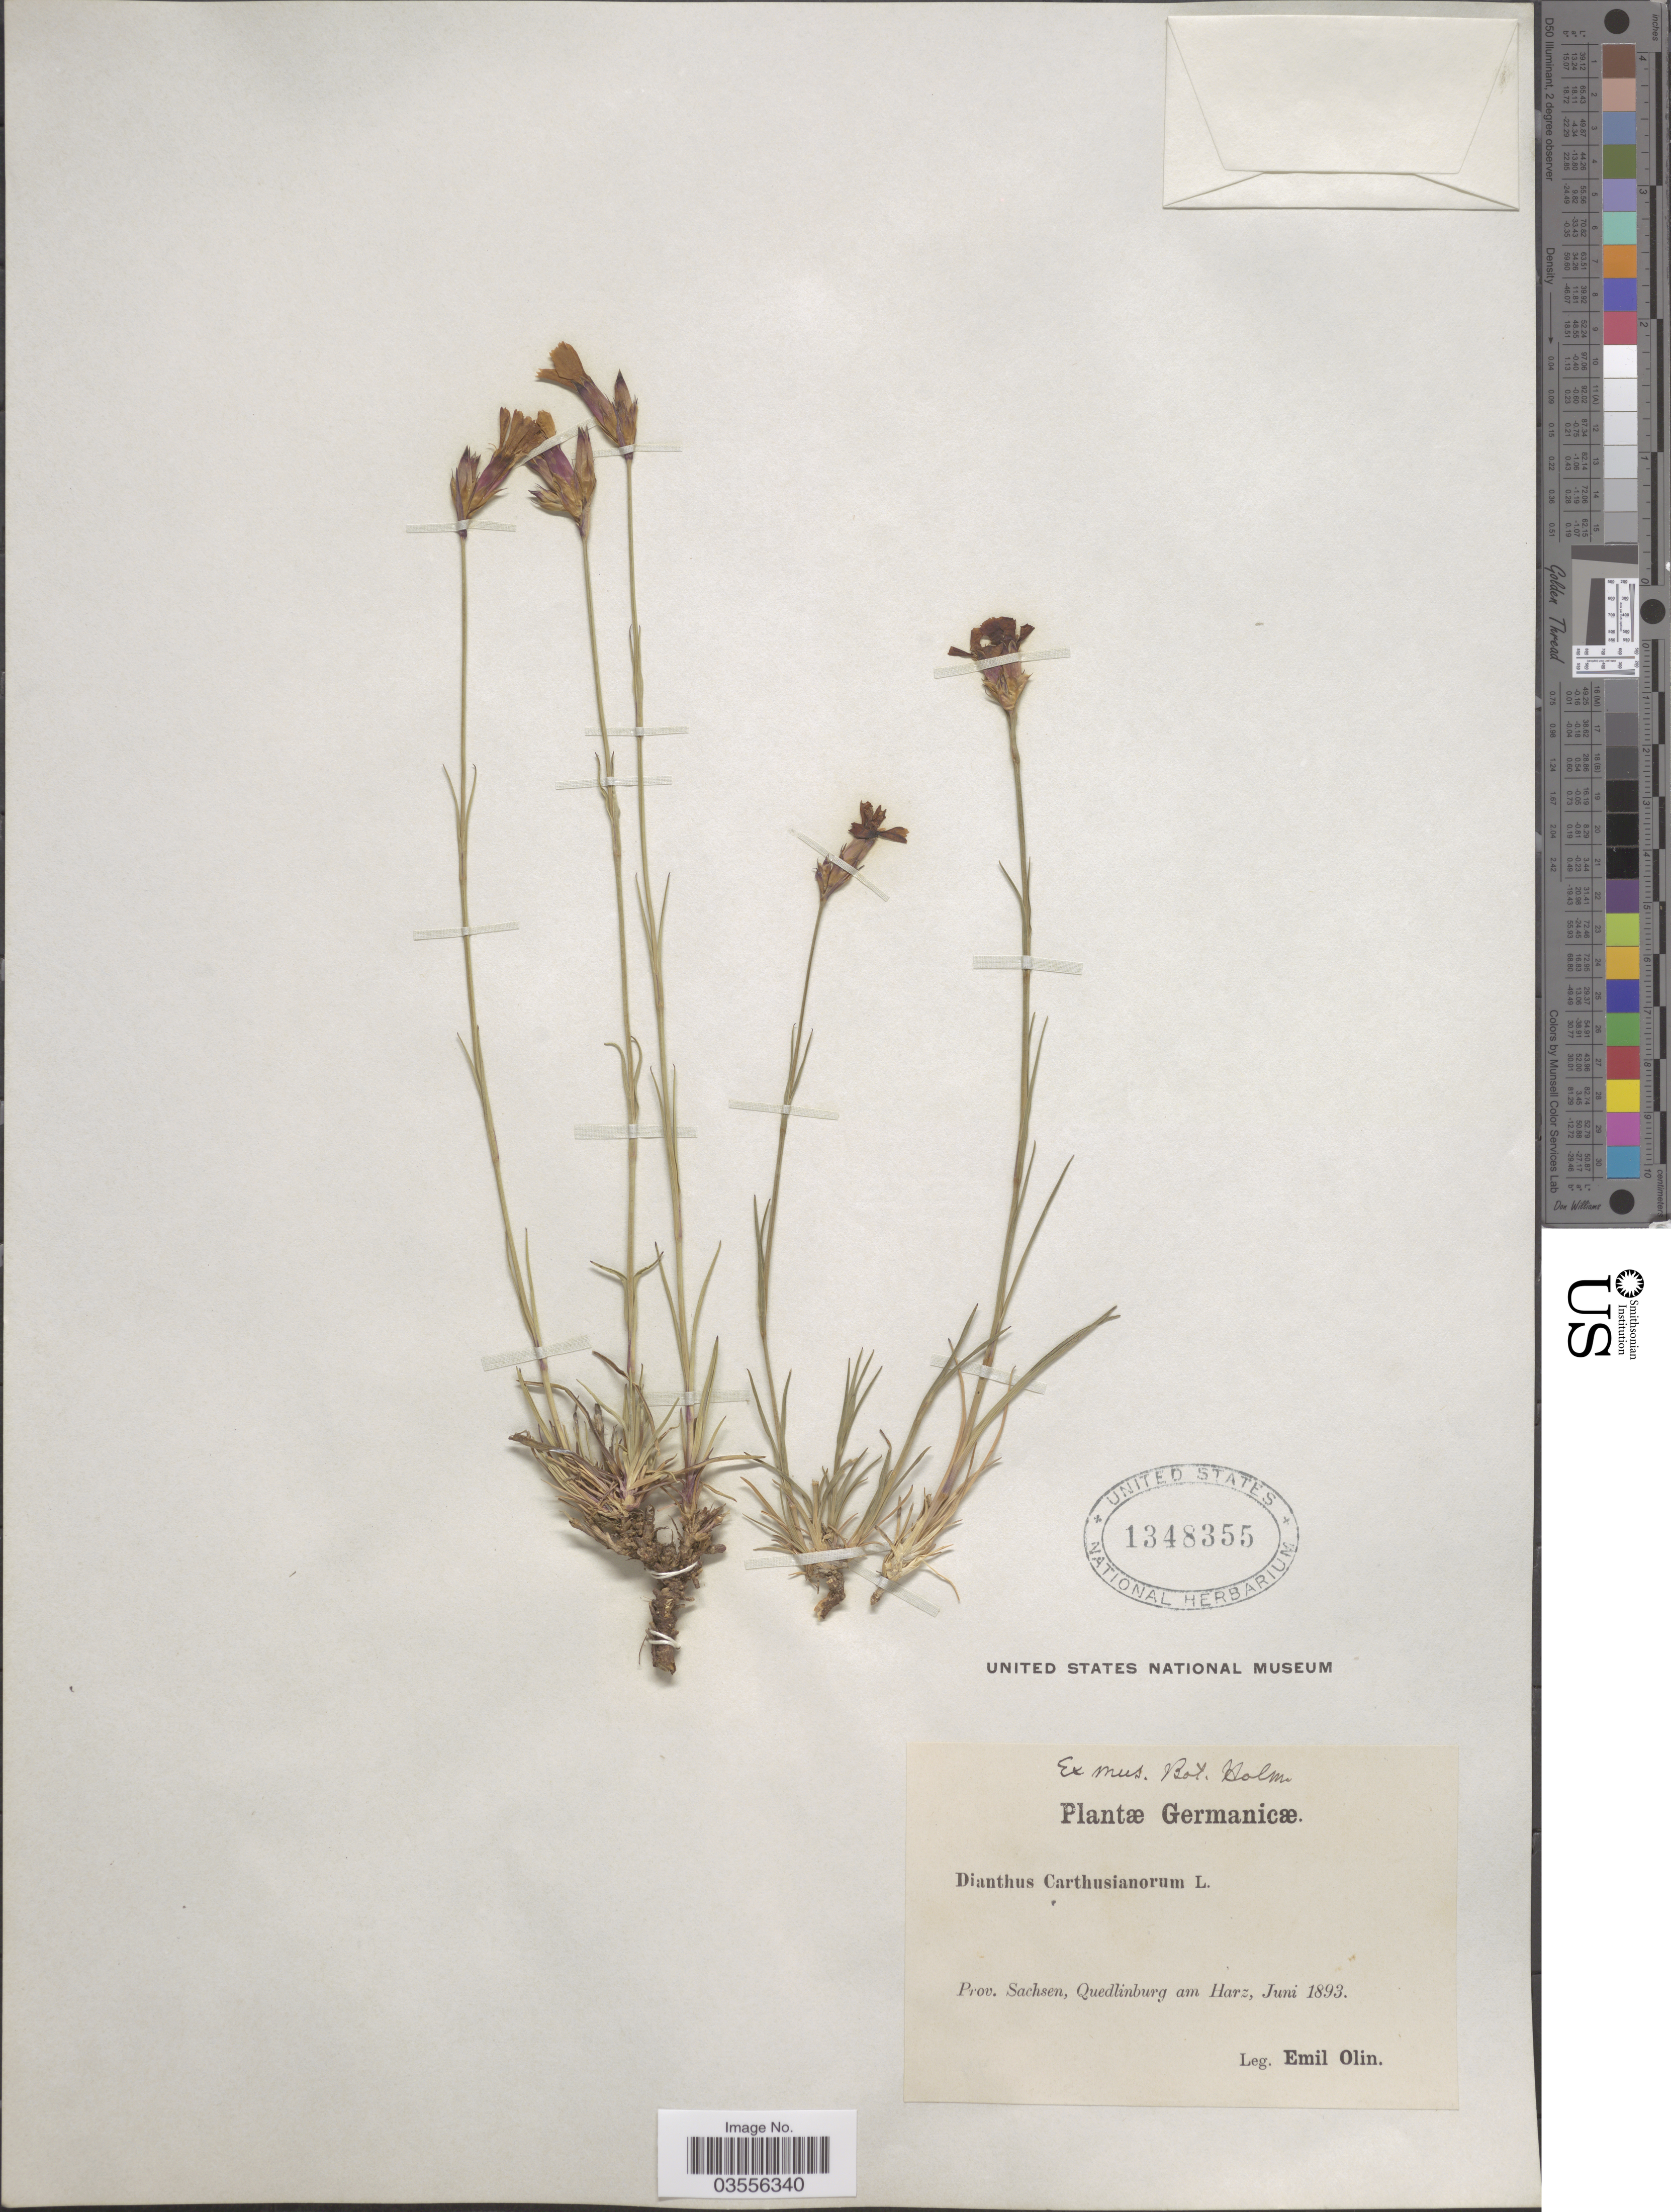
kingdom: Plantae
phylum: Tracheophyta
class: Magnoliopsida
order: Caryophyllales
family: Caryophyllaceae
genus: Dianthus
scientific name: Dianthus carthusianorum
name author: L.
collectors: E. Olin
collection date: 1893-06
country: Germany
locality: Prov. Sachsen, Quedlinburg am Harz.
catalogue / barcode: US 1348355